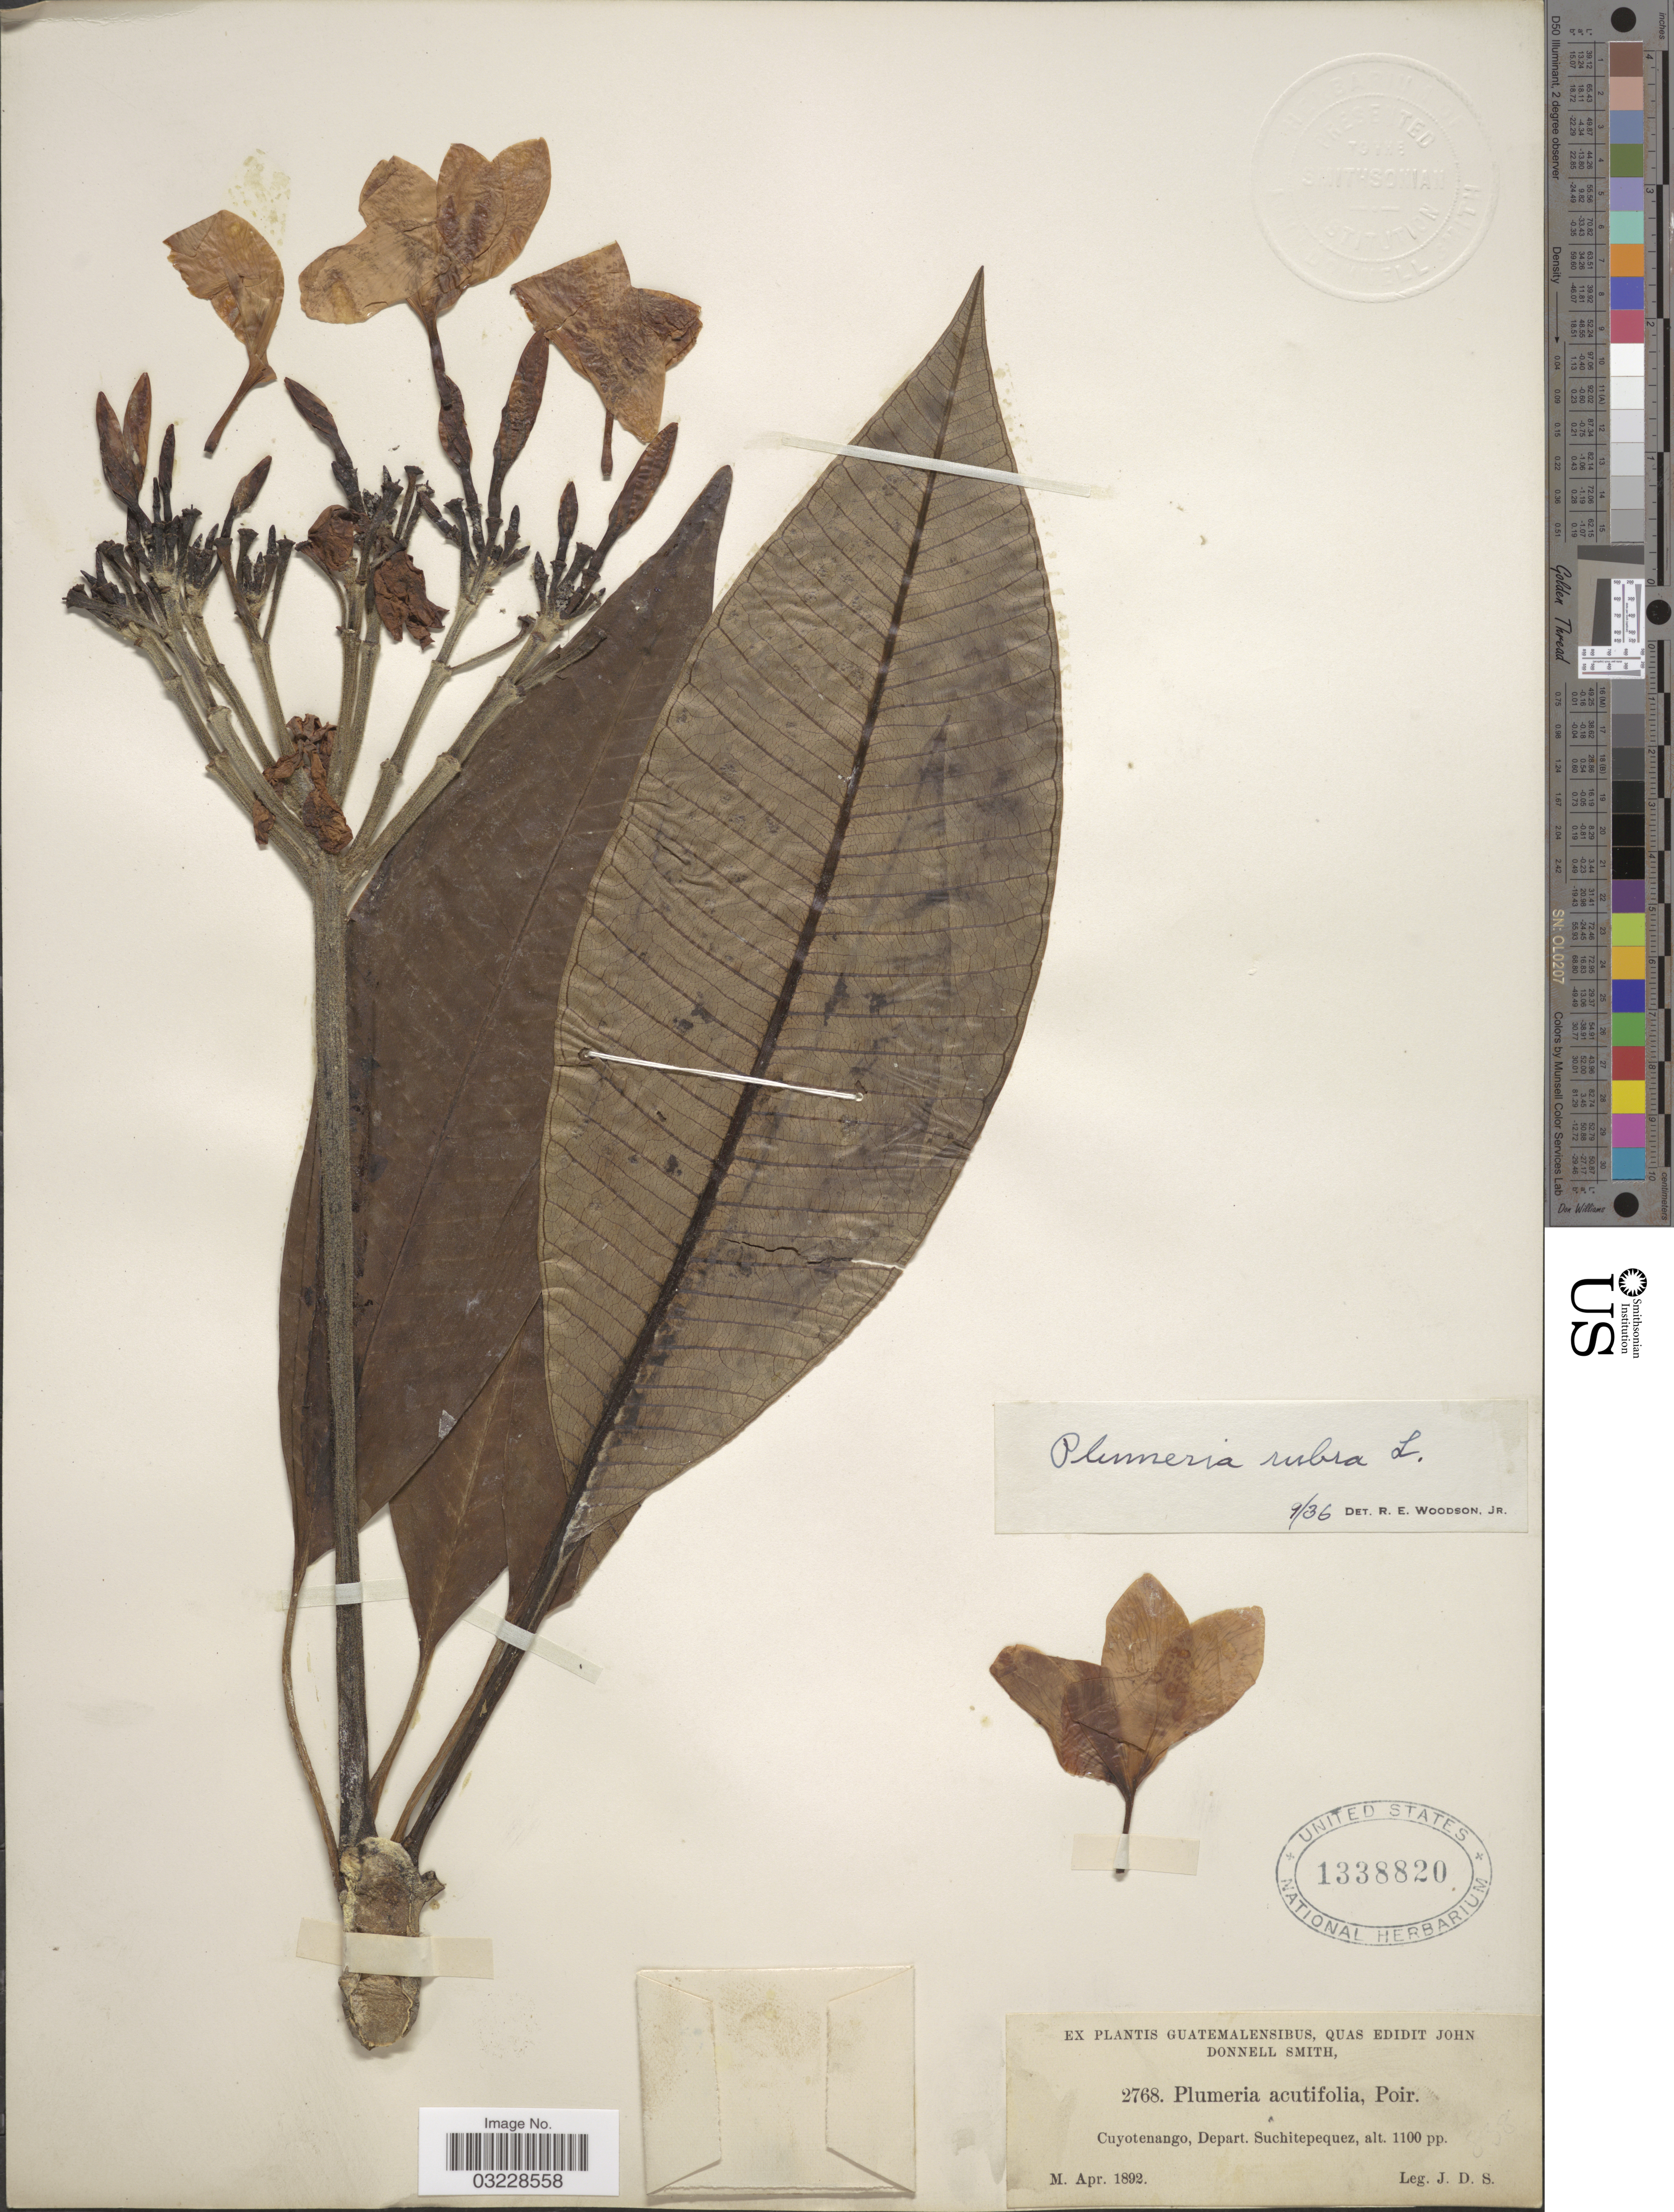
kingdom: Plantae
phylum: Tracheophyta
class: Magnoliopsida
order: Gentianales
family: Apocynaceae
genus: Plumeria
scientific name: Plumeria rubra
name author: L.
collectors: J. Donnell Smith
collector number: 2768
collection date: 1892-04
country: Guatemala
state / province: Suchitepéquez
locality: Cuyotenango, Depart. Suchitepequez.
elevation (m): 335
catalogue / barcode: US 1338820